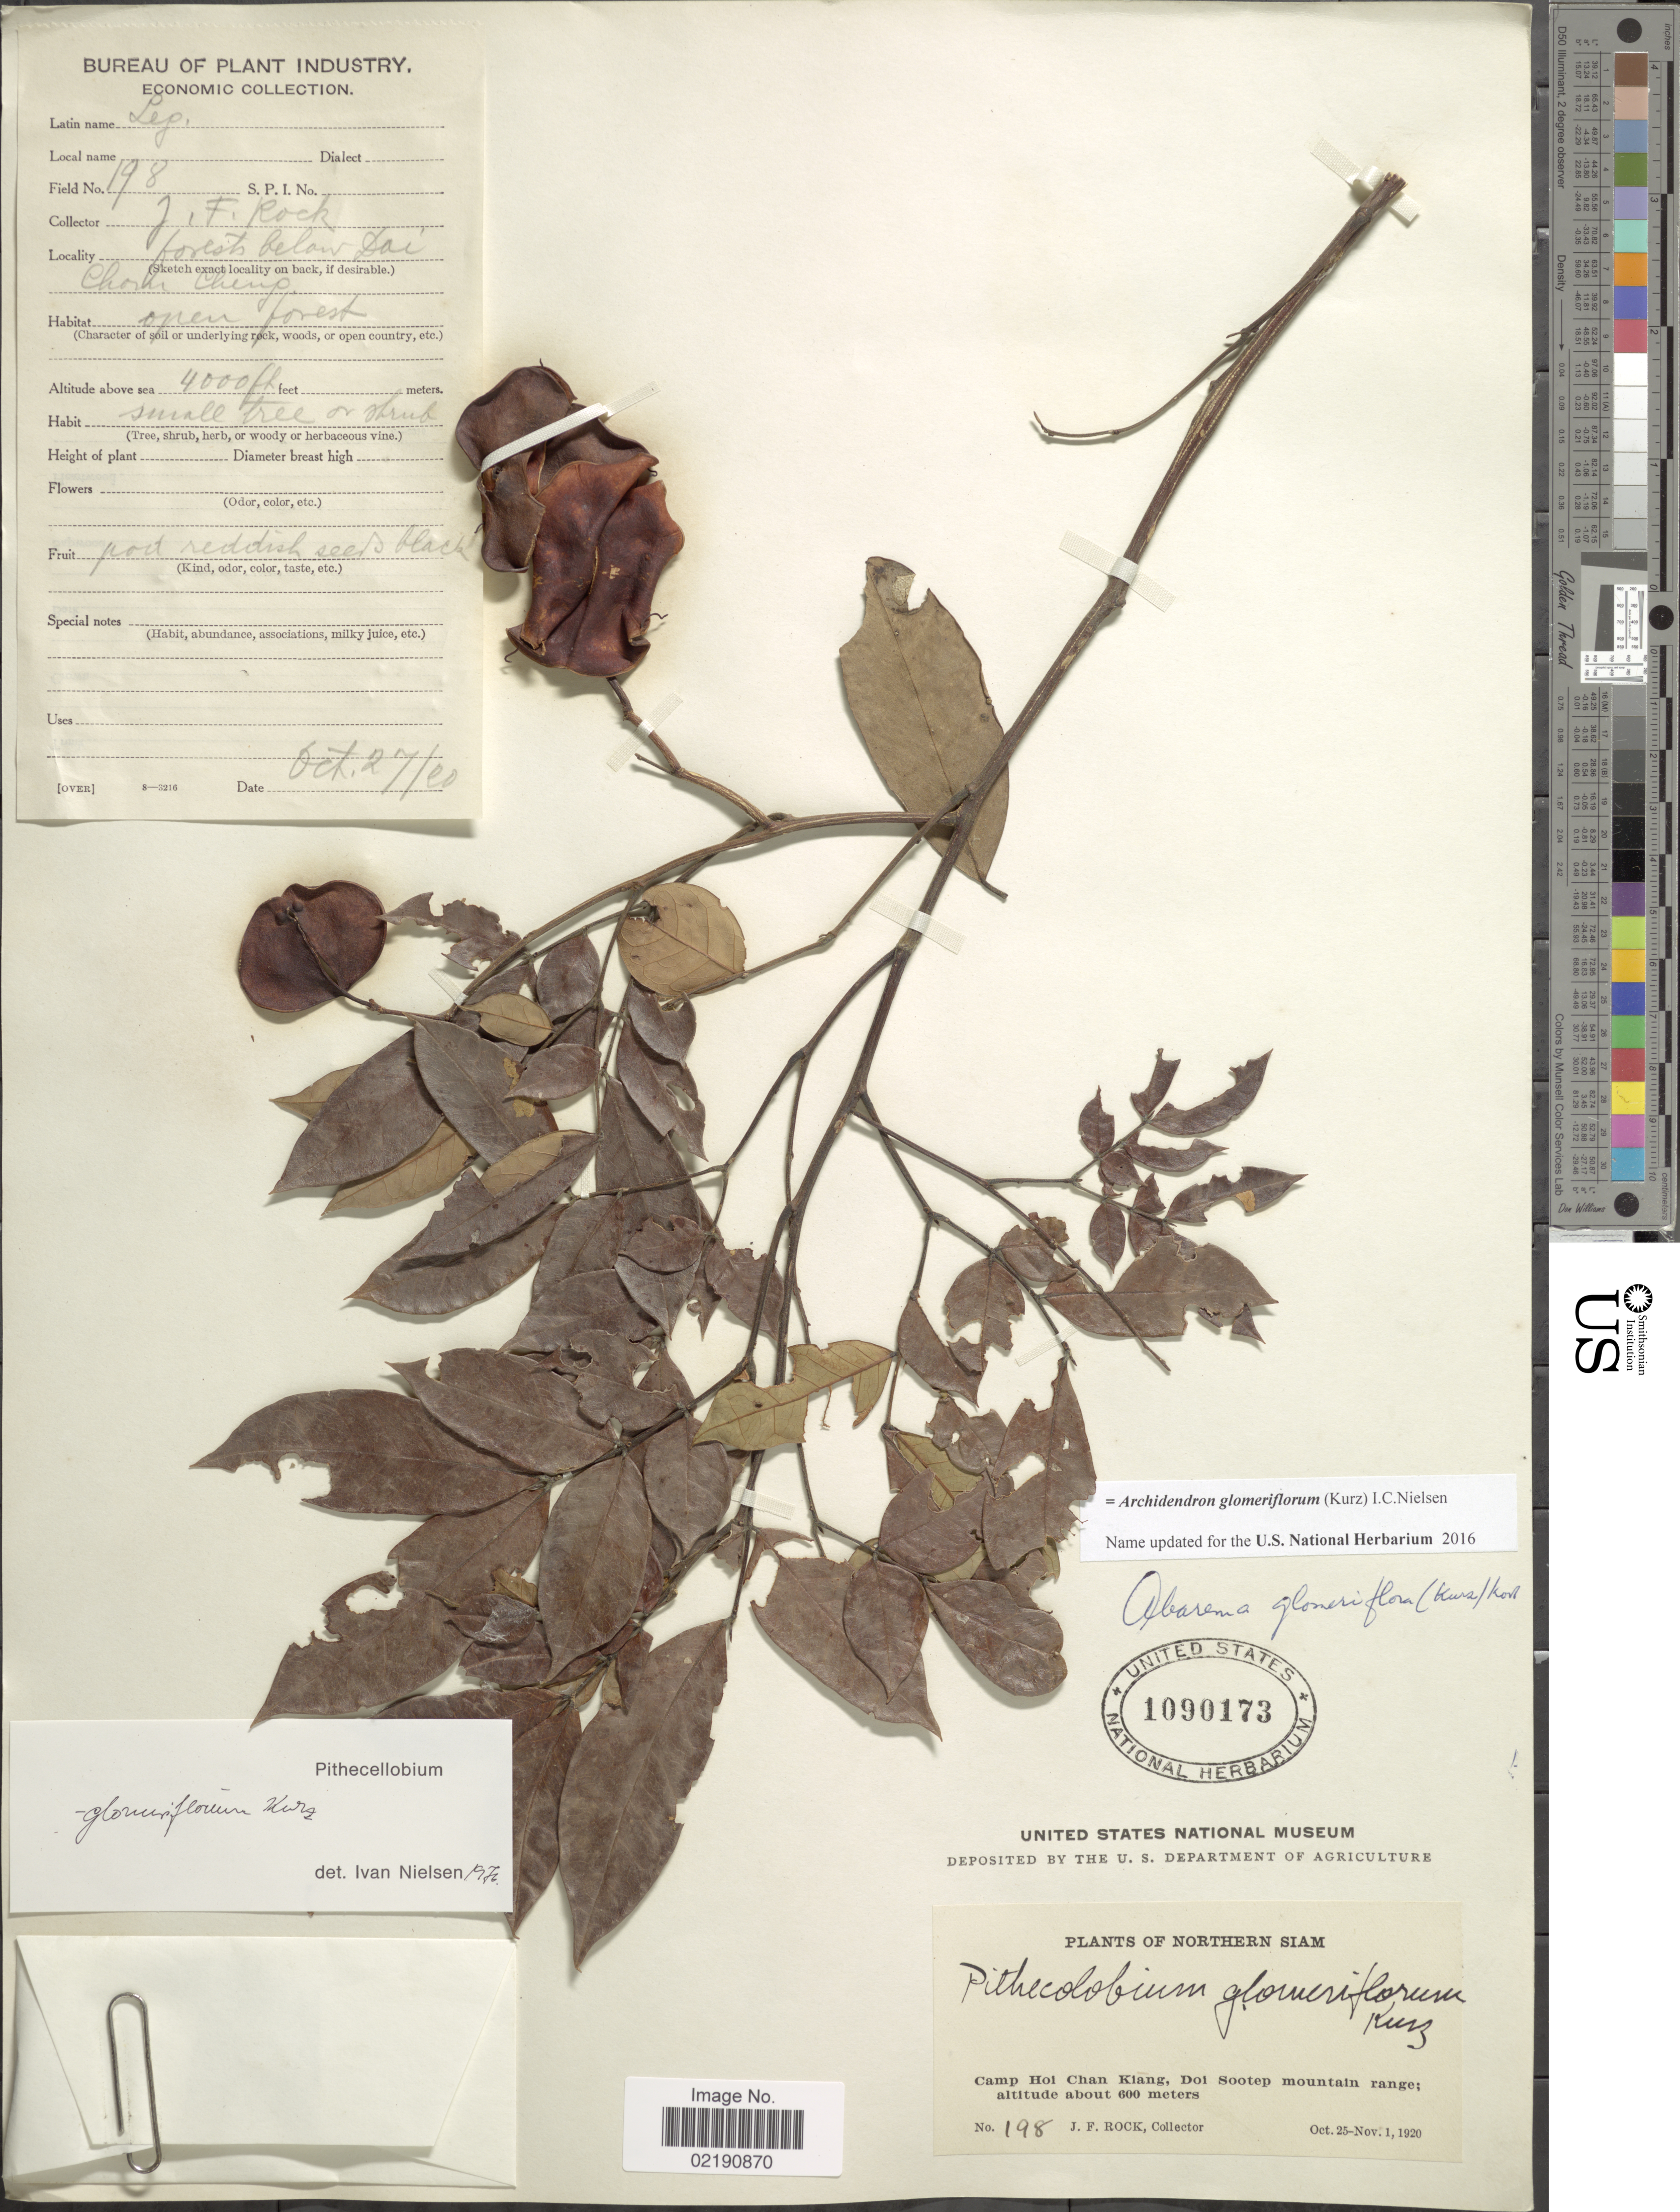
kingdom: Plantae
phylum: Tracheophyta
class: Magnoliopsida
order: Fabales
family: Fabaceae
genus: Archidendron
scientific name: Archidendron glomeriflorum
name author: (Kurz) I.C. Nielsen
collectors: J. Rock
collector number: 198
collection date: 1920-10-25/1920-11-01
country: Thailand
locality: Northern Siam, Camp Hoi Chan Kiang, Soi Sootep mountain range, forest below Dai Chom Cheng, open forest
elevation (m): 1219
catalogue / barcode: US 1090173